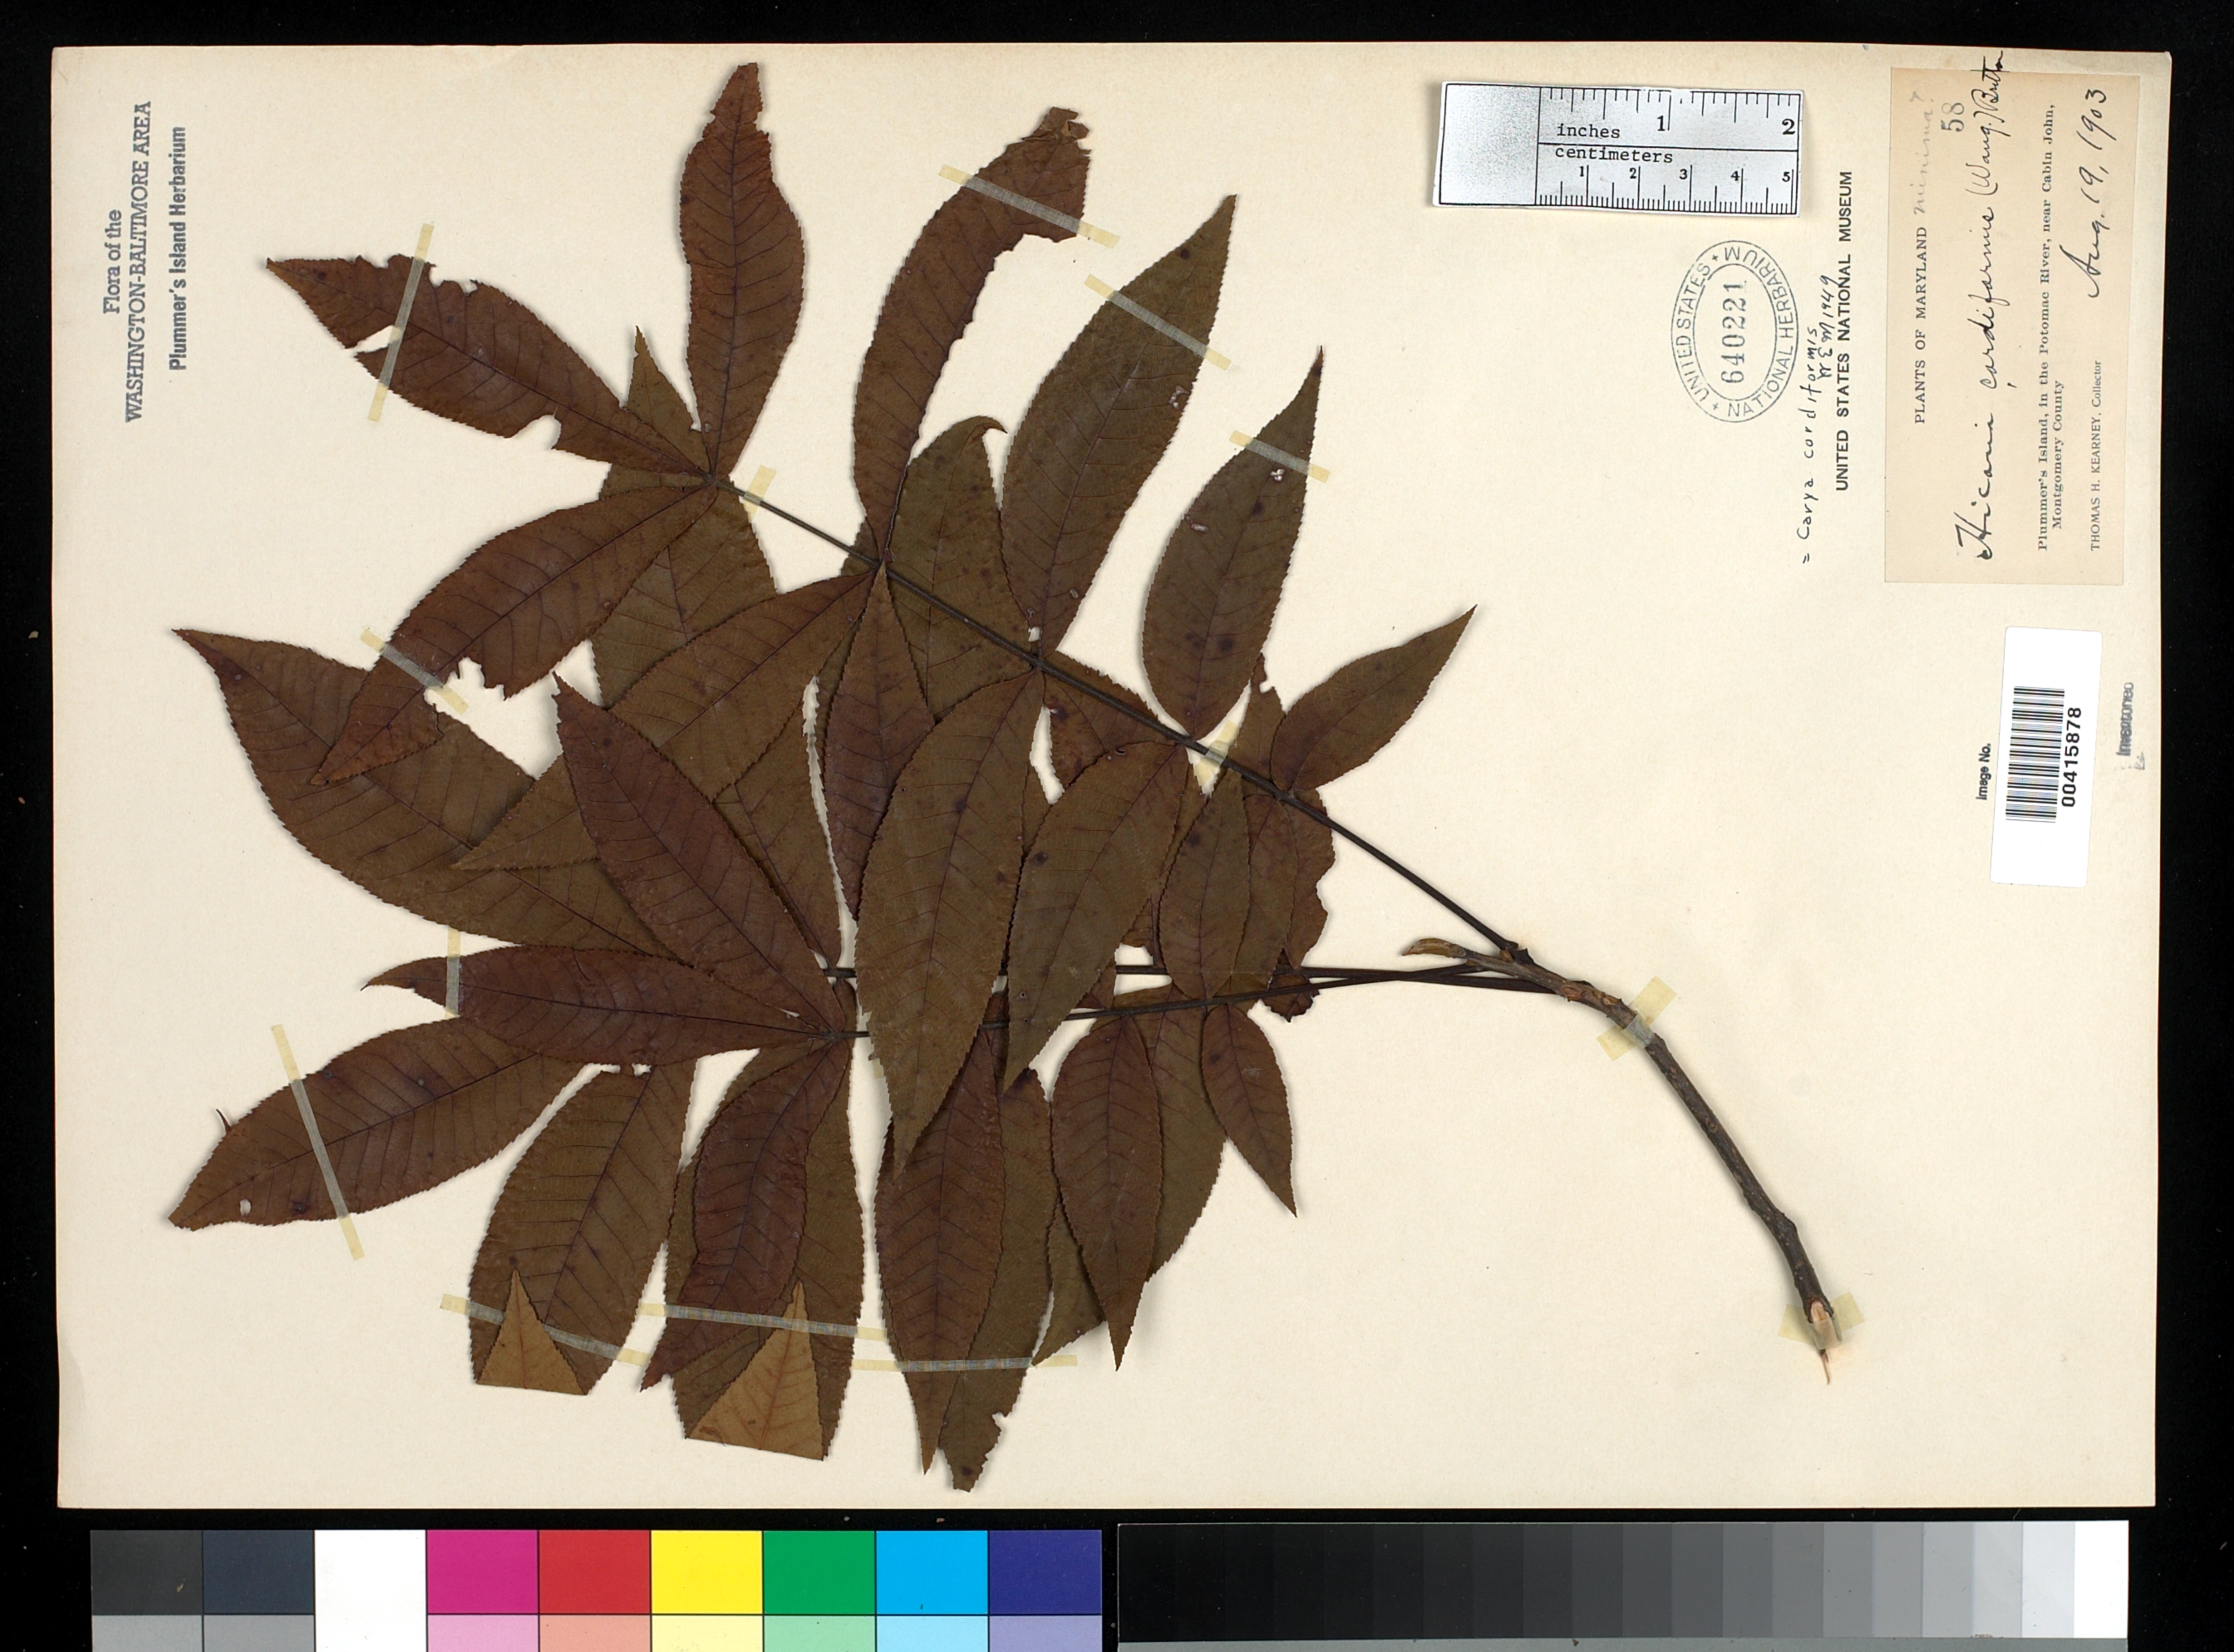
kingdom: Plantae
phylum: Tracheophyta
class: Magnoliopsida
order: Fagales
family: Juglandaceae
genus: Carya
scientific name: Carya cordiformis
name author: (Wangenh.) K. Koch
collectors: T. H. Kearney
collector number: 58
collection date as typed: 19 Aug 1903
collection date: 1903-08-19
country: United States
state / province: Maryland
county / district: Montgomery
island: Plummers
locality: Plummer's Island C. & O. Canal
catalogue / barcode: US 640221